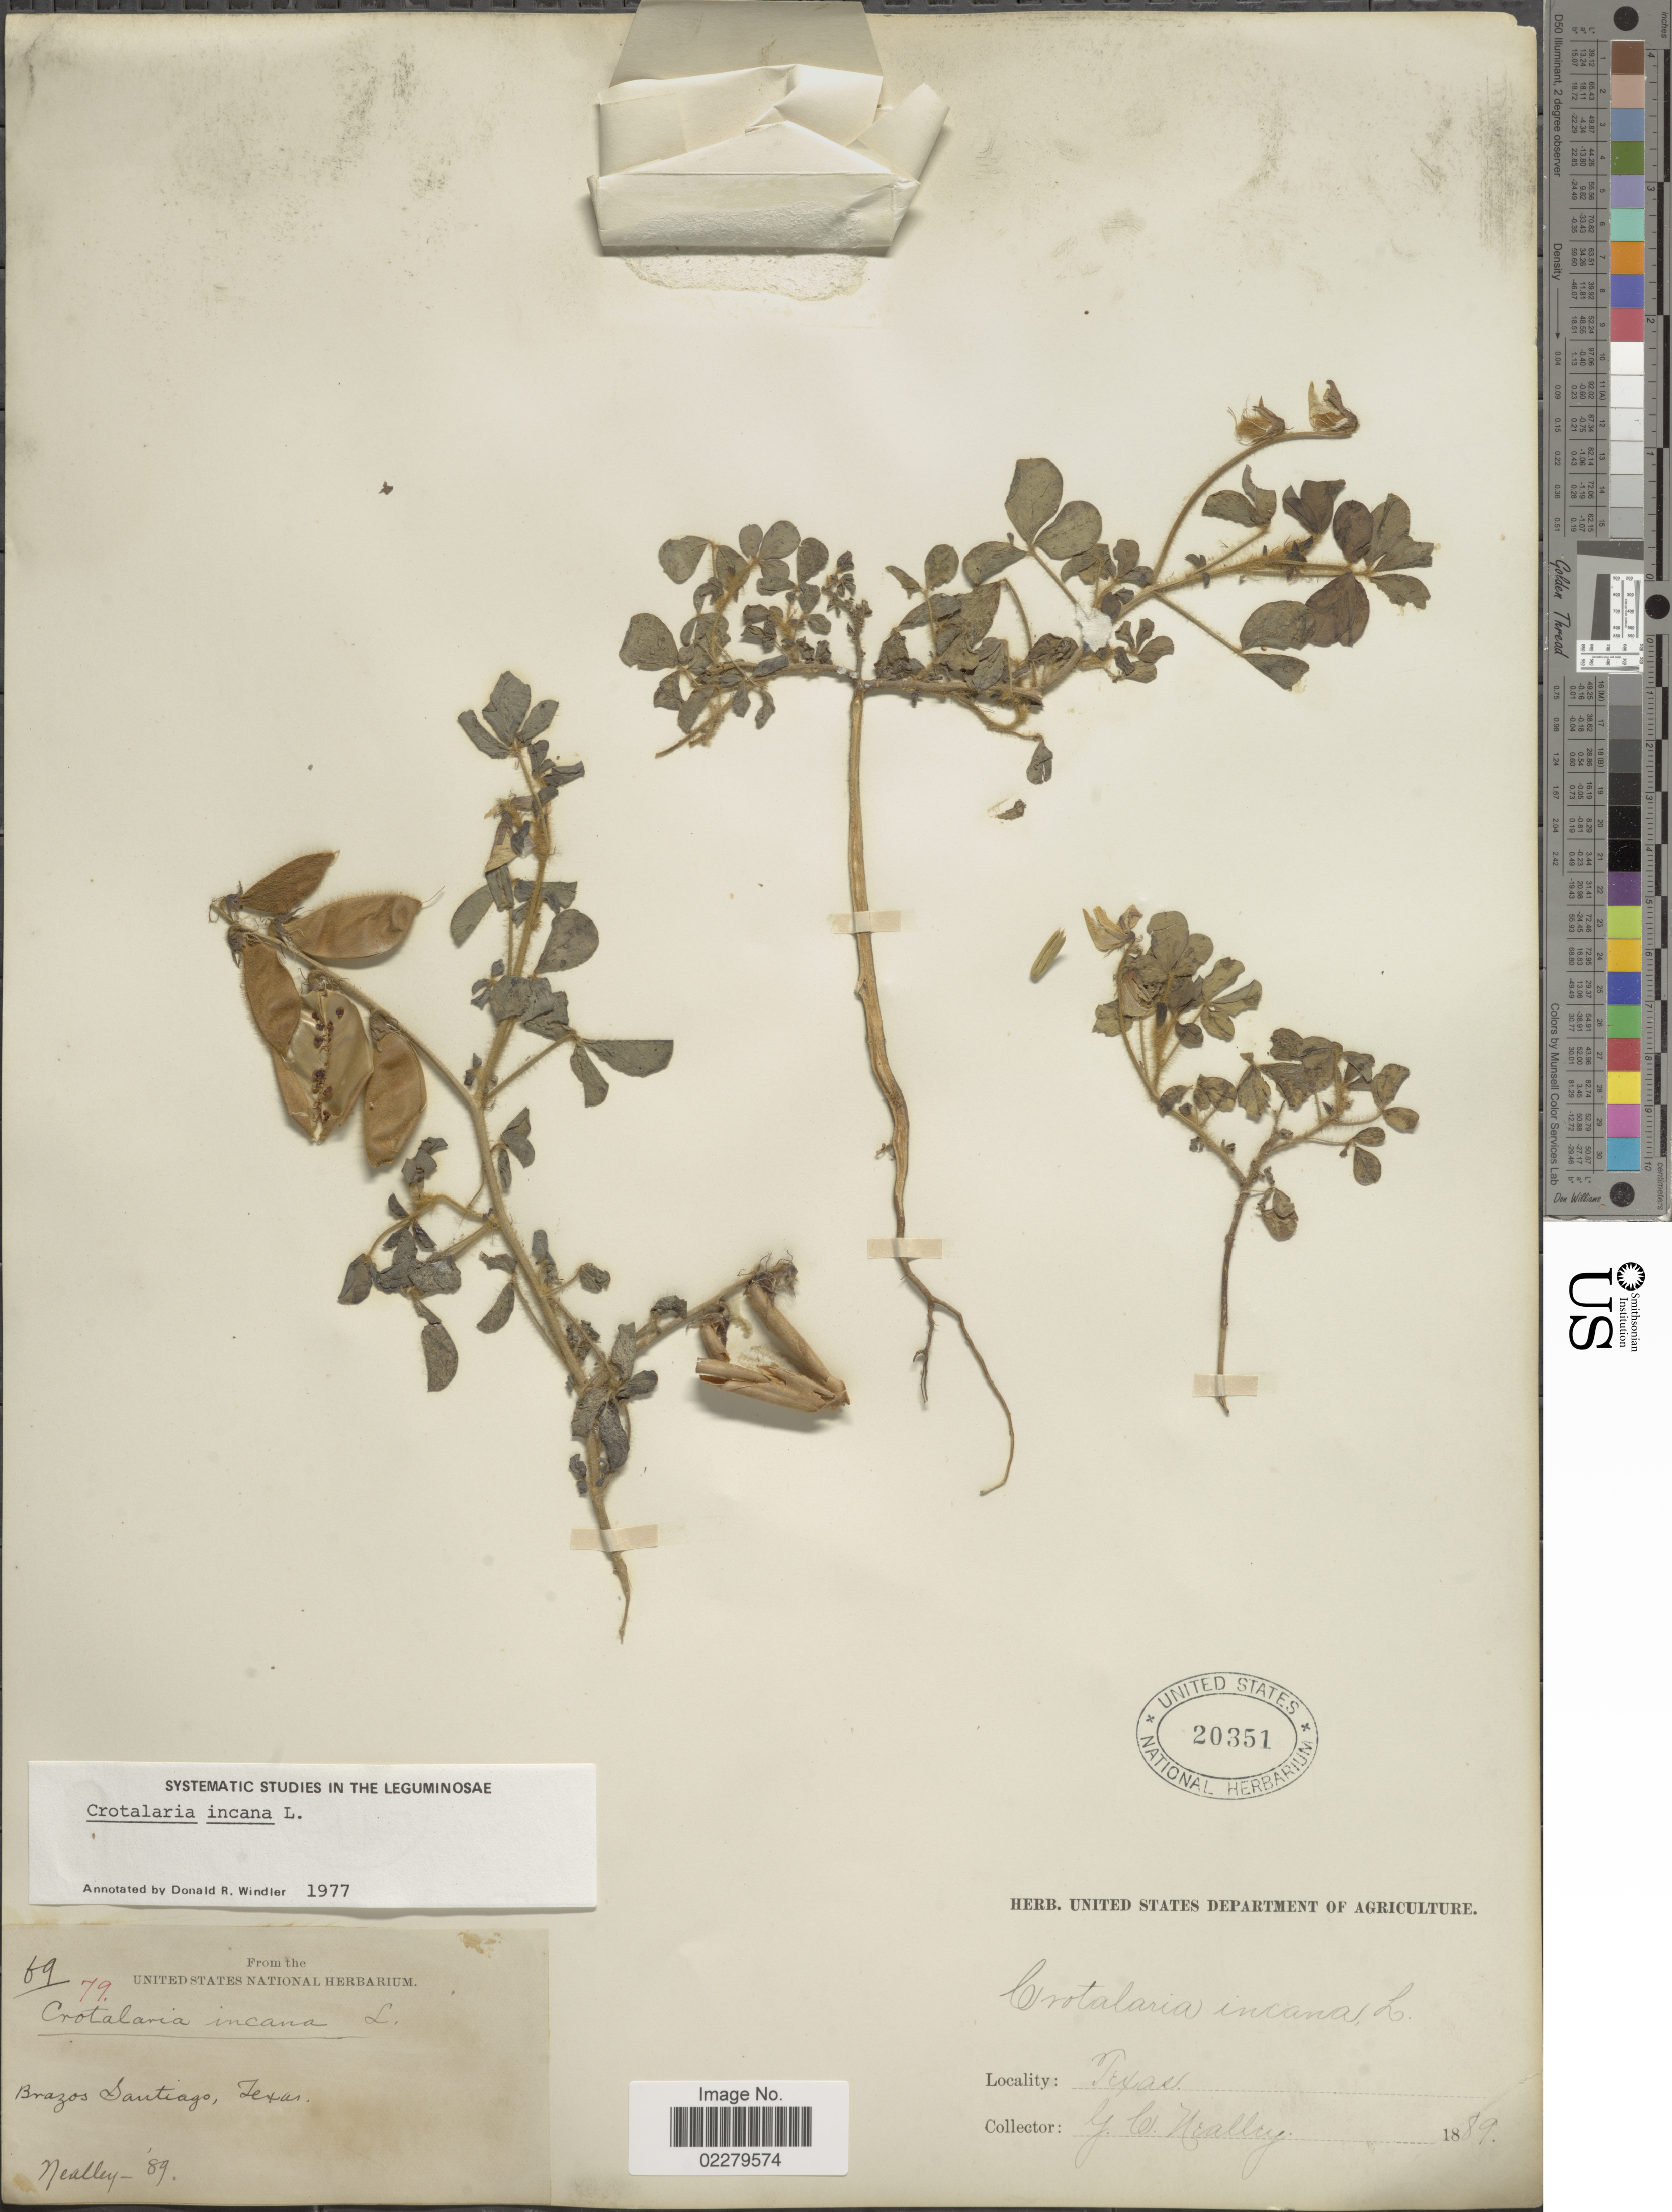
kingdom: Plantae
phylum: Tracheophyta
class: Magnoliopsida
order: Fabales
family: Fabaceae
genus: Crotalaria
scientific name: Crotalaria incana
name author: L.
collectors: G. Neally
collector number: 69/79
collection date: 1889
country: United States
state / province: Texas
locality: Brazos Santiago, Texas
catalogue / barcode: US 20351